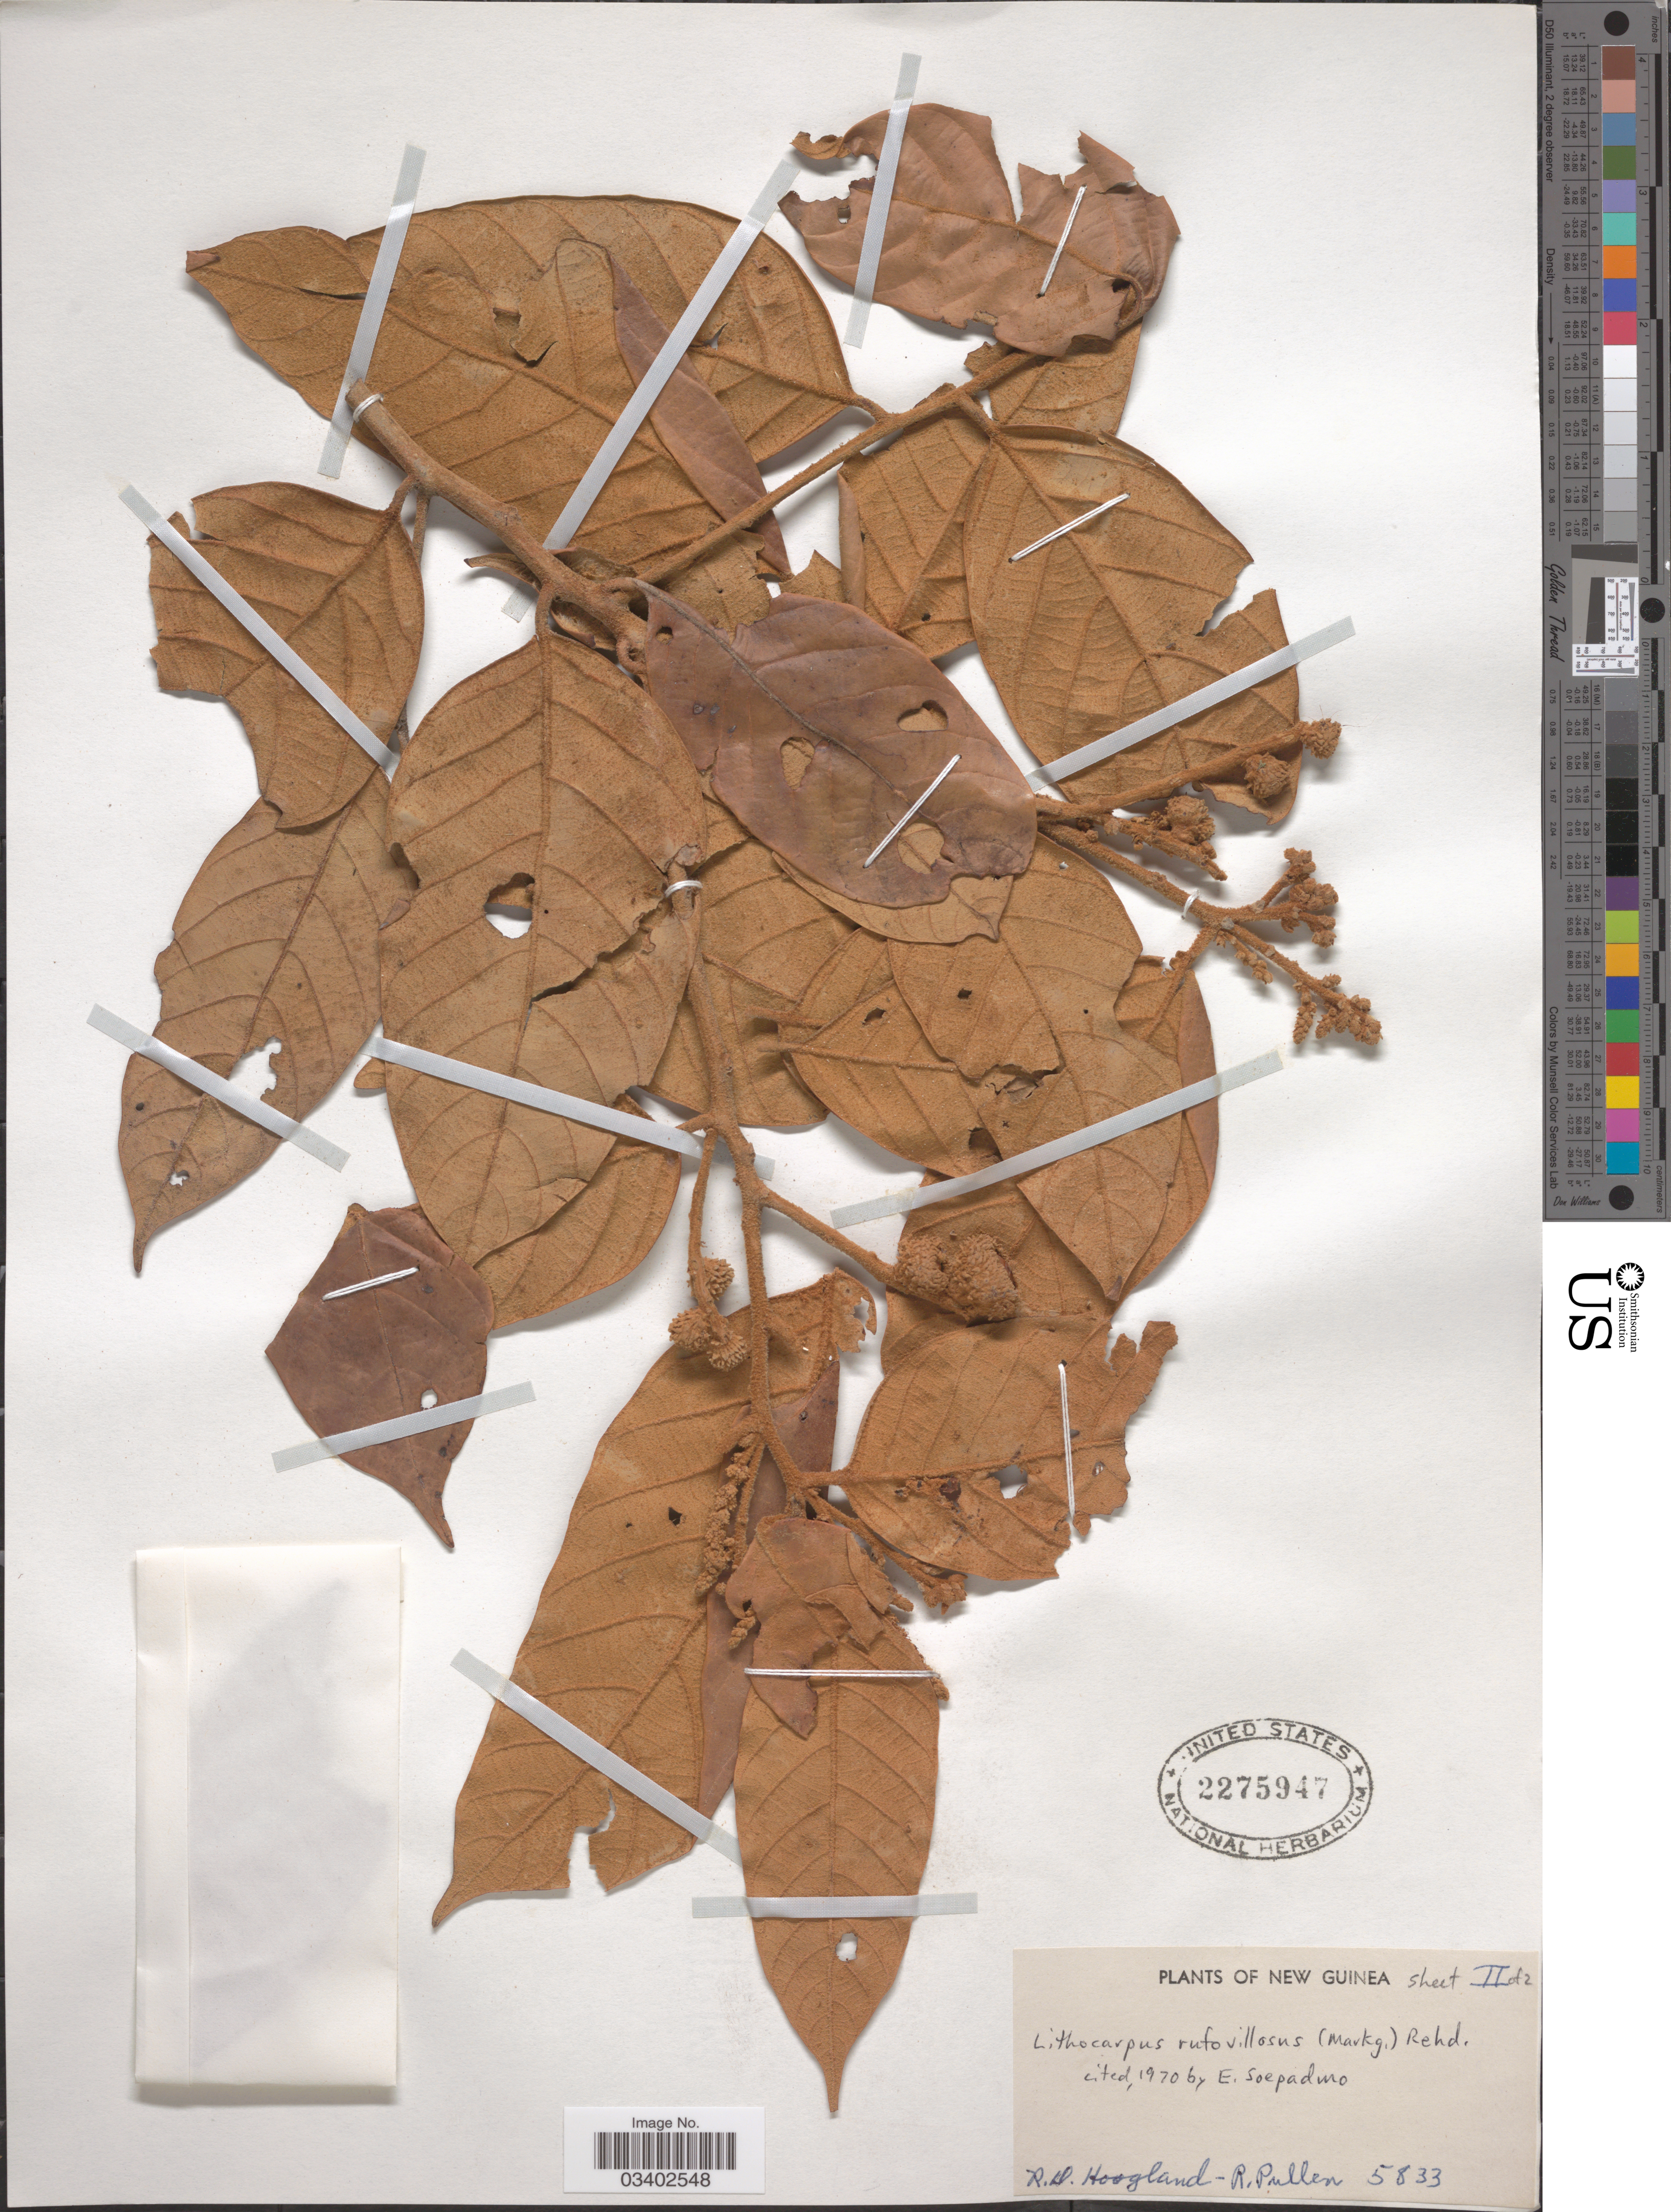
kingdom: Plantae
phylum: Tracheophyta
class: Magnoliopsida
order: Fagales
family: Fagaceae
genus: Lithocarpus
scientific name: Lithocarpus rufovillosus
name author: (Markgr.) Rehder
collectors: R. D. Hoogland & R. Pullen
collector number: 5833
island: New Guinea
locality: New Guinea.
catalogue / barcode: US 2275947